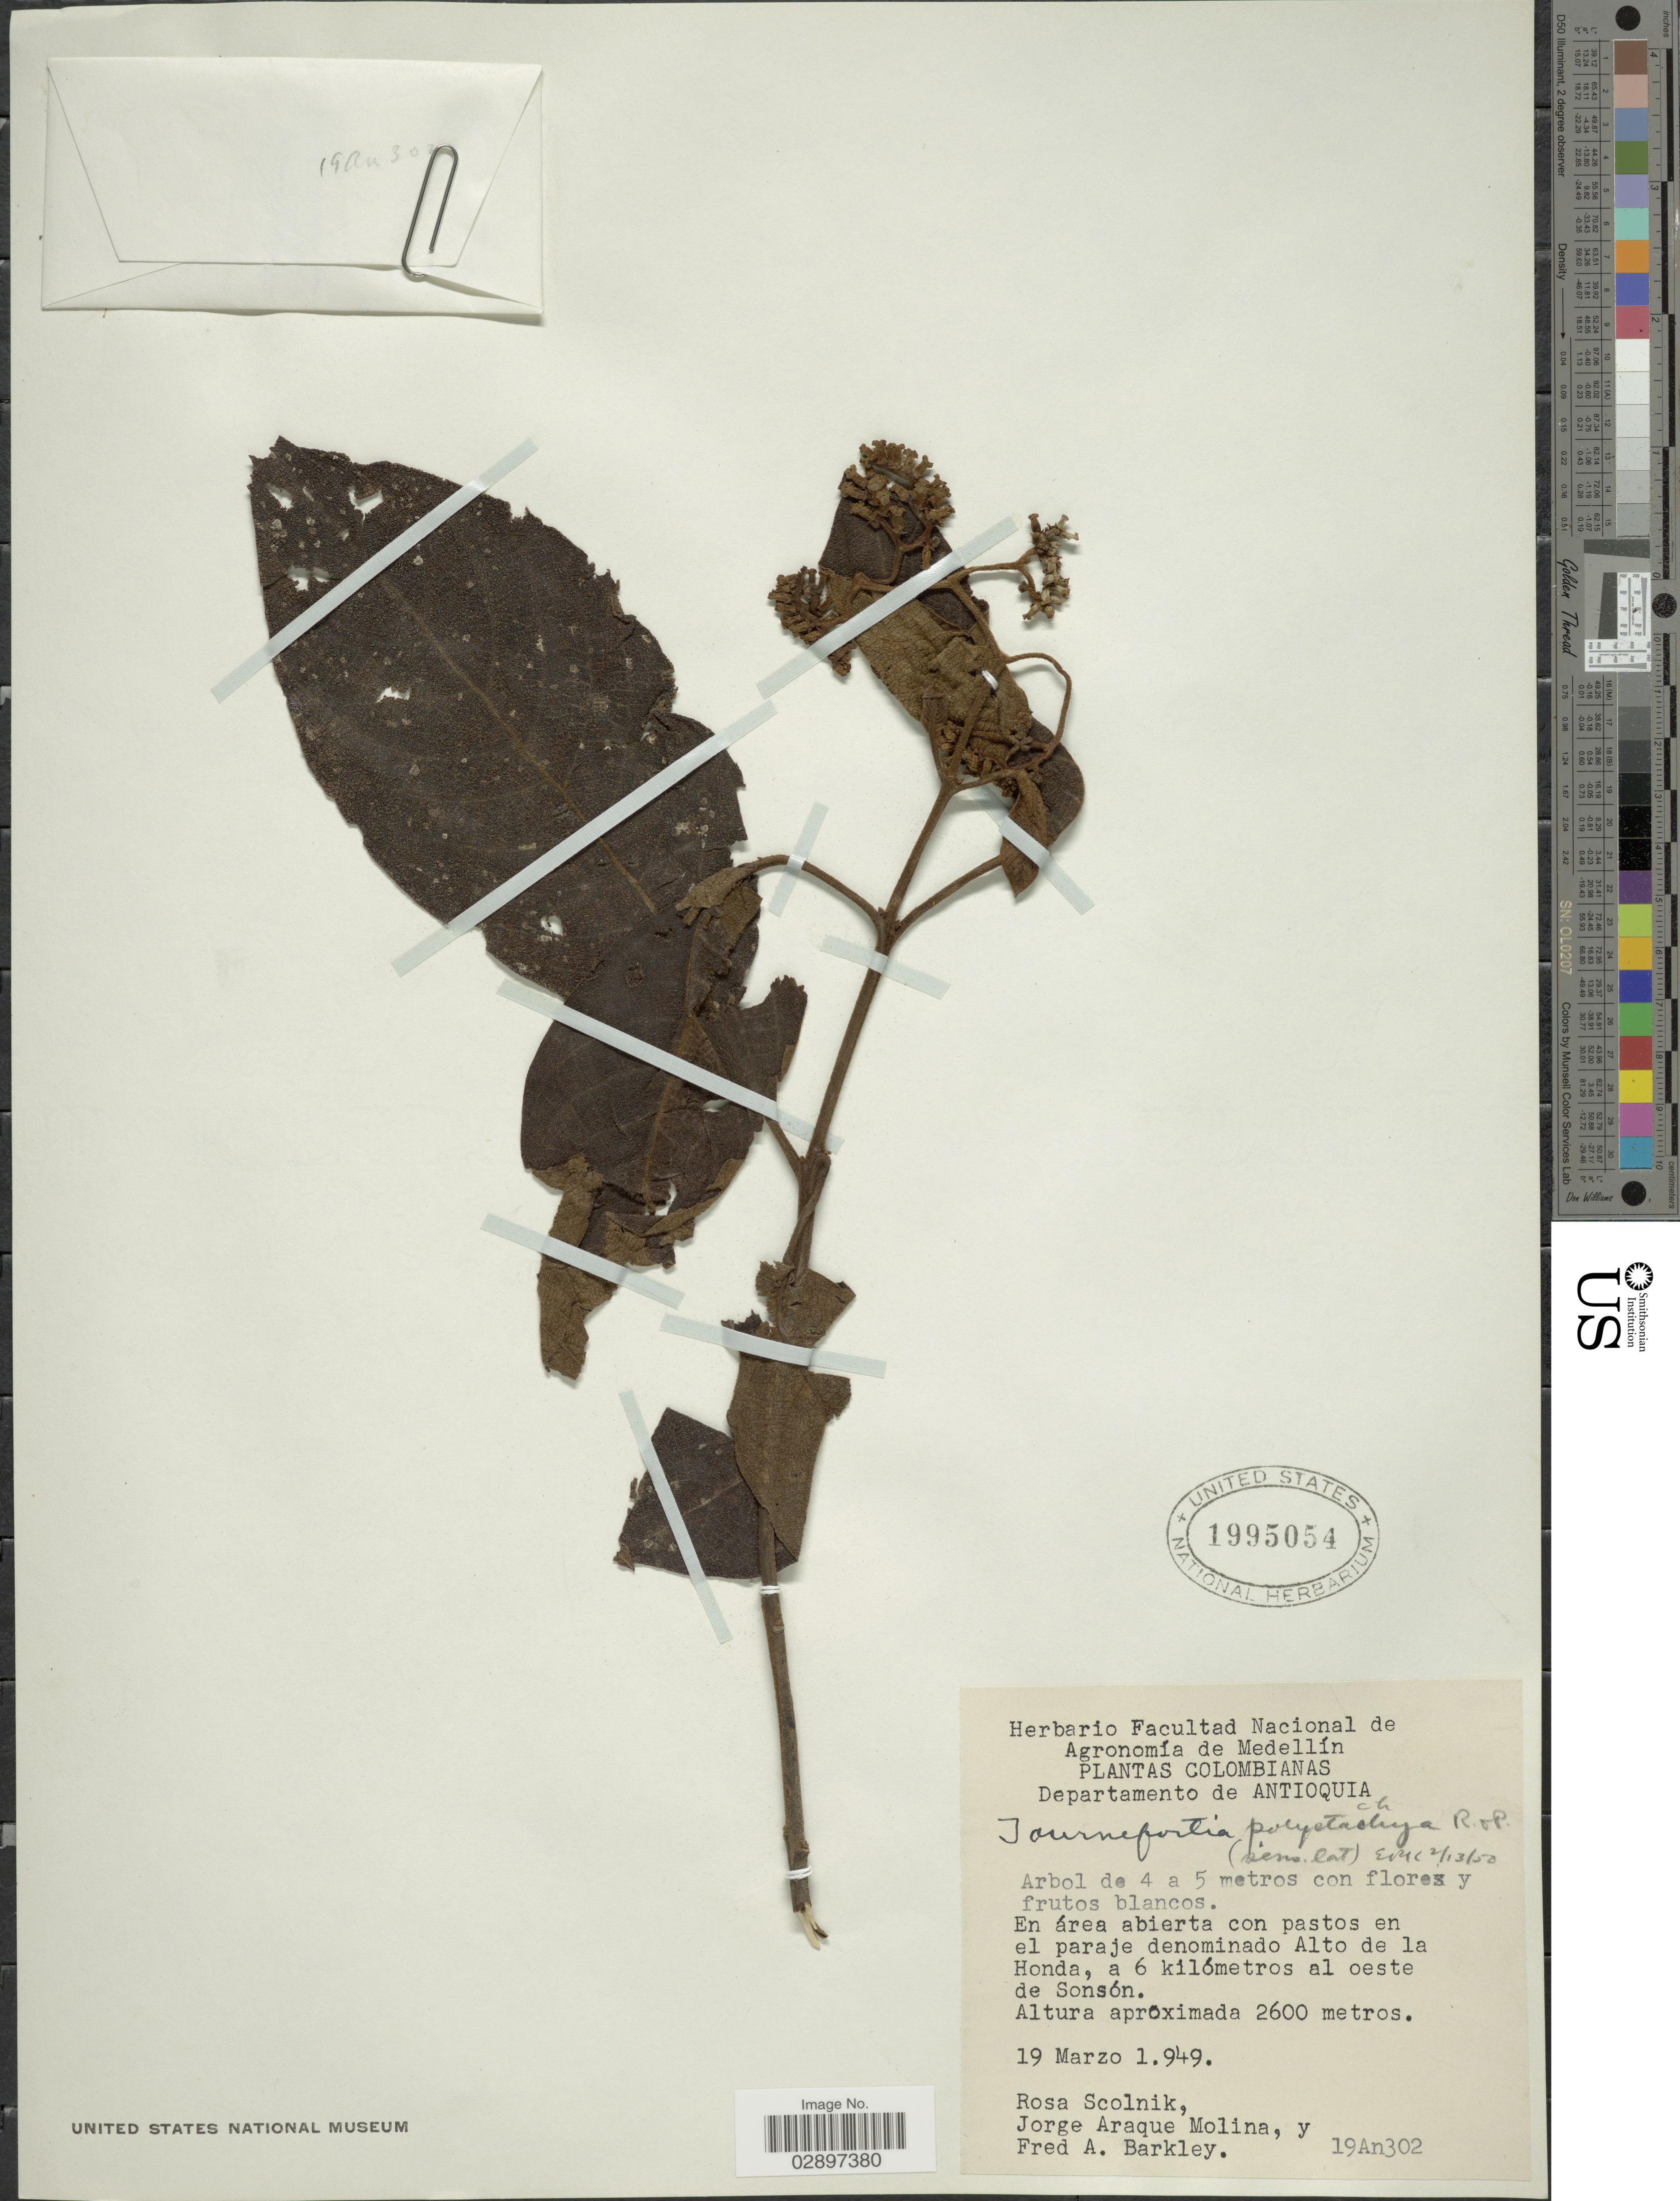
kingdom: Plantae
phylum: Tracheophyta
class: Magnoliopsida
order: Boraginales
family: Heliotropiaceae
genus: Tournefortia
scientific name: Tournefortia polystachya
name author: Ruiz & Pav.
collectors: R. Scolnik, J. Araque Molina & F. A. Barkley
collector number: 19An302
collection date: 1949-03-19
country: Colombia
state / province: Antioquia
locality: En área abierta con pastos en el paraje denominado Alto de la Honda, a 6 kilómetros al oeste de Sonsón. Departamento de Antioquia.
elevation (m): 2600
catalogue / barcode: US 1995054